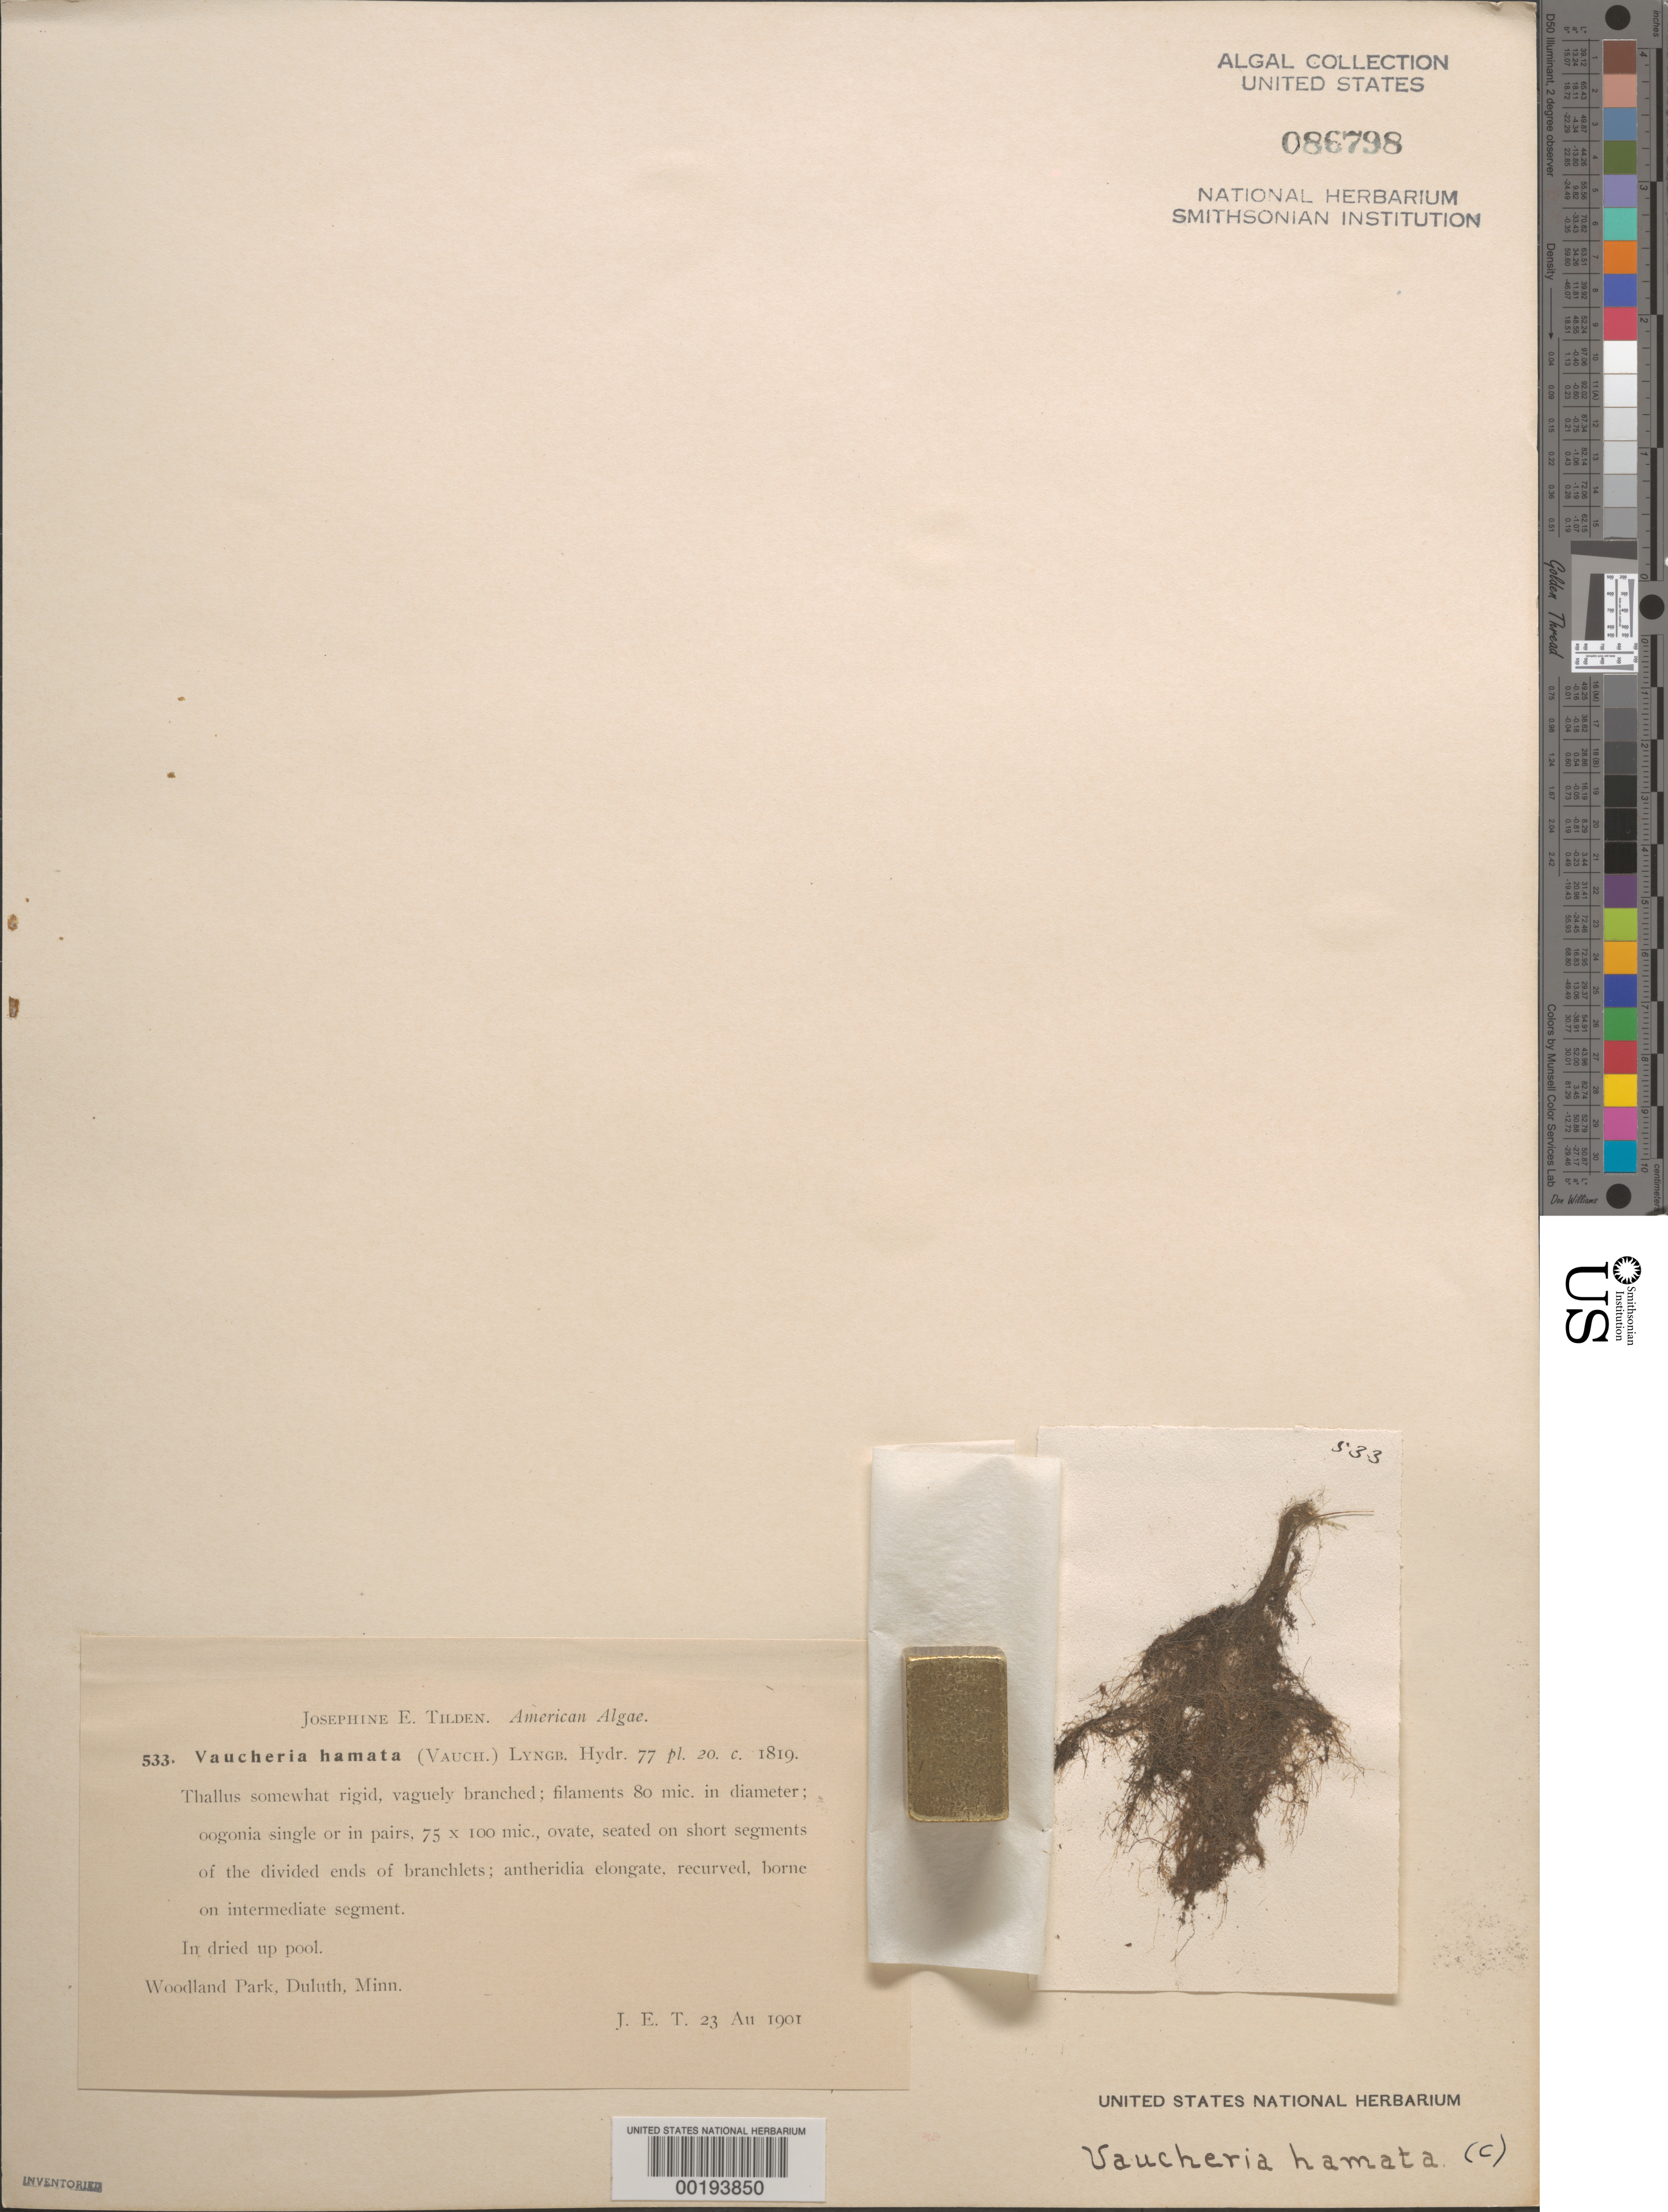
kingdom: Chromista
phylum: Ochrophyta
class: Xanthophyceae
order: Vaucheriales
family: Vaucheriaceae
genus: Vaucheria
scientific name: Vaucheria hamata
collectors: J. E. Tilden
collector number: JET 533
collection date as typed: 23 Aug 1901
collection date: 1901-08-23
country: United States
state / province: Minnesota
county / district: St. Louis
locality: Woodland Park, Duluth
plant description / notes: Tilden, American Algae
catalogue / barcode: US 86798